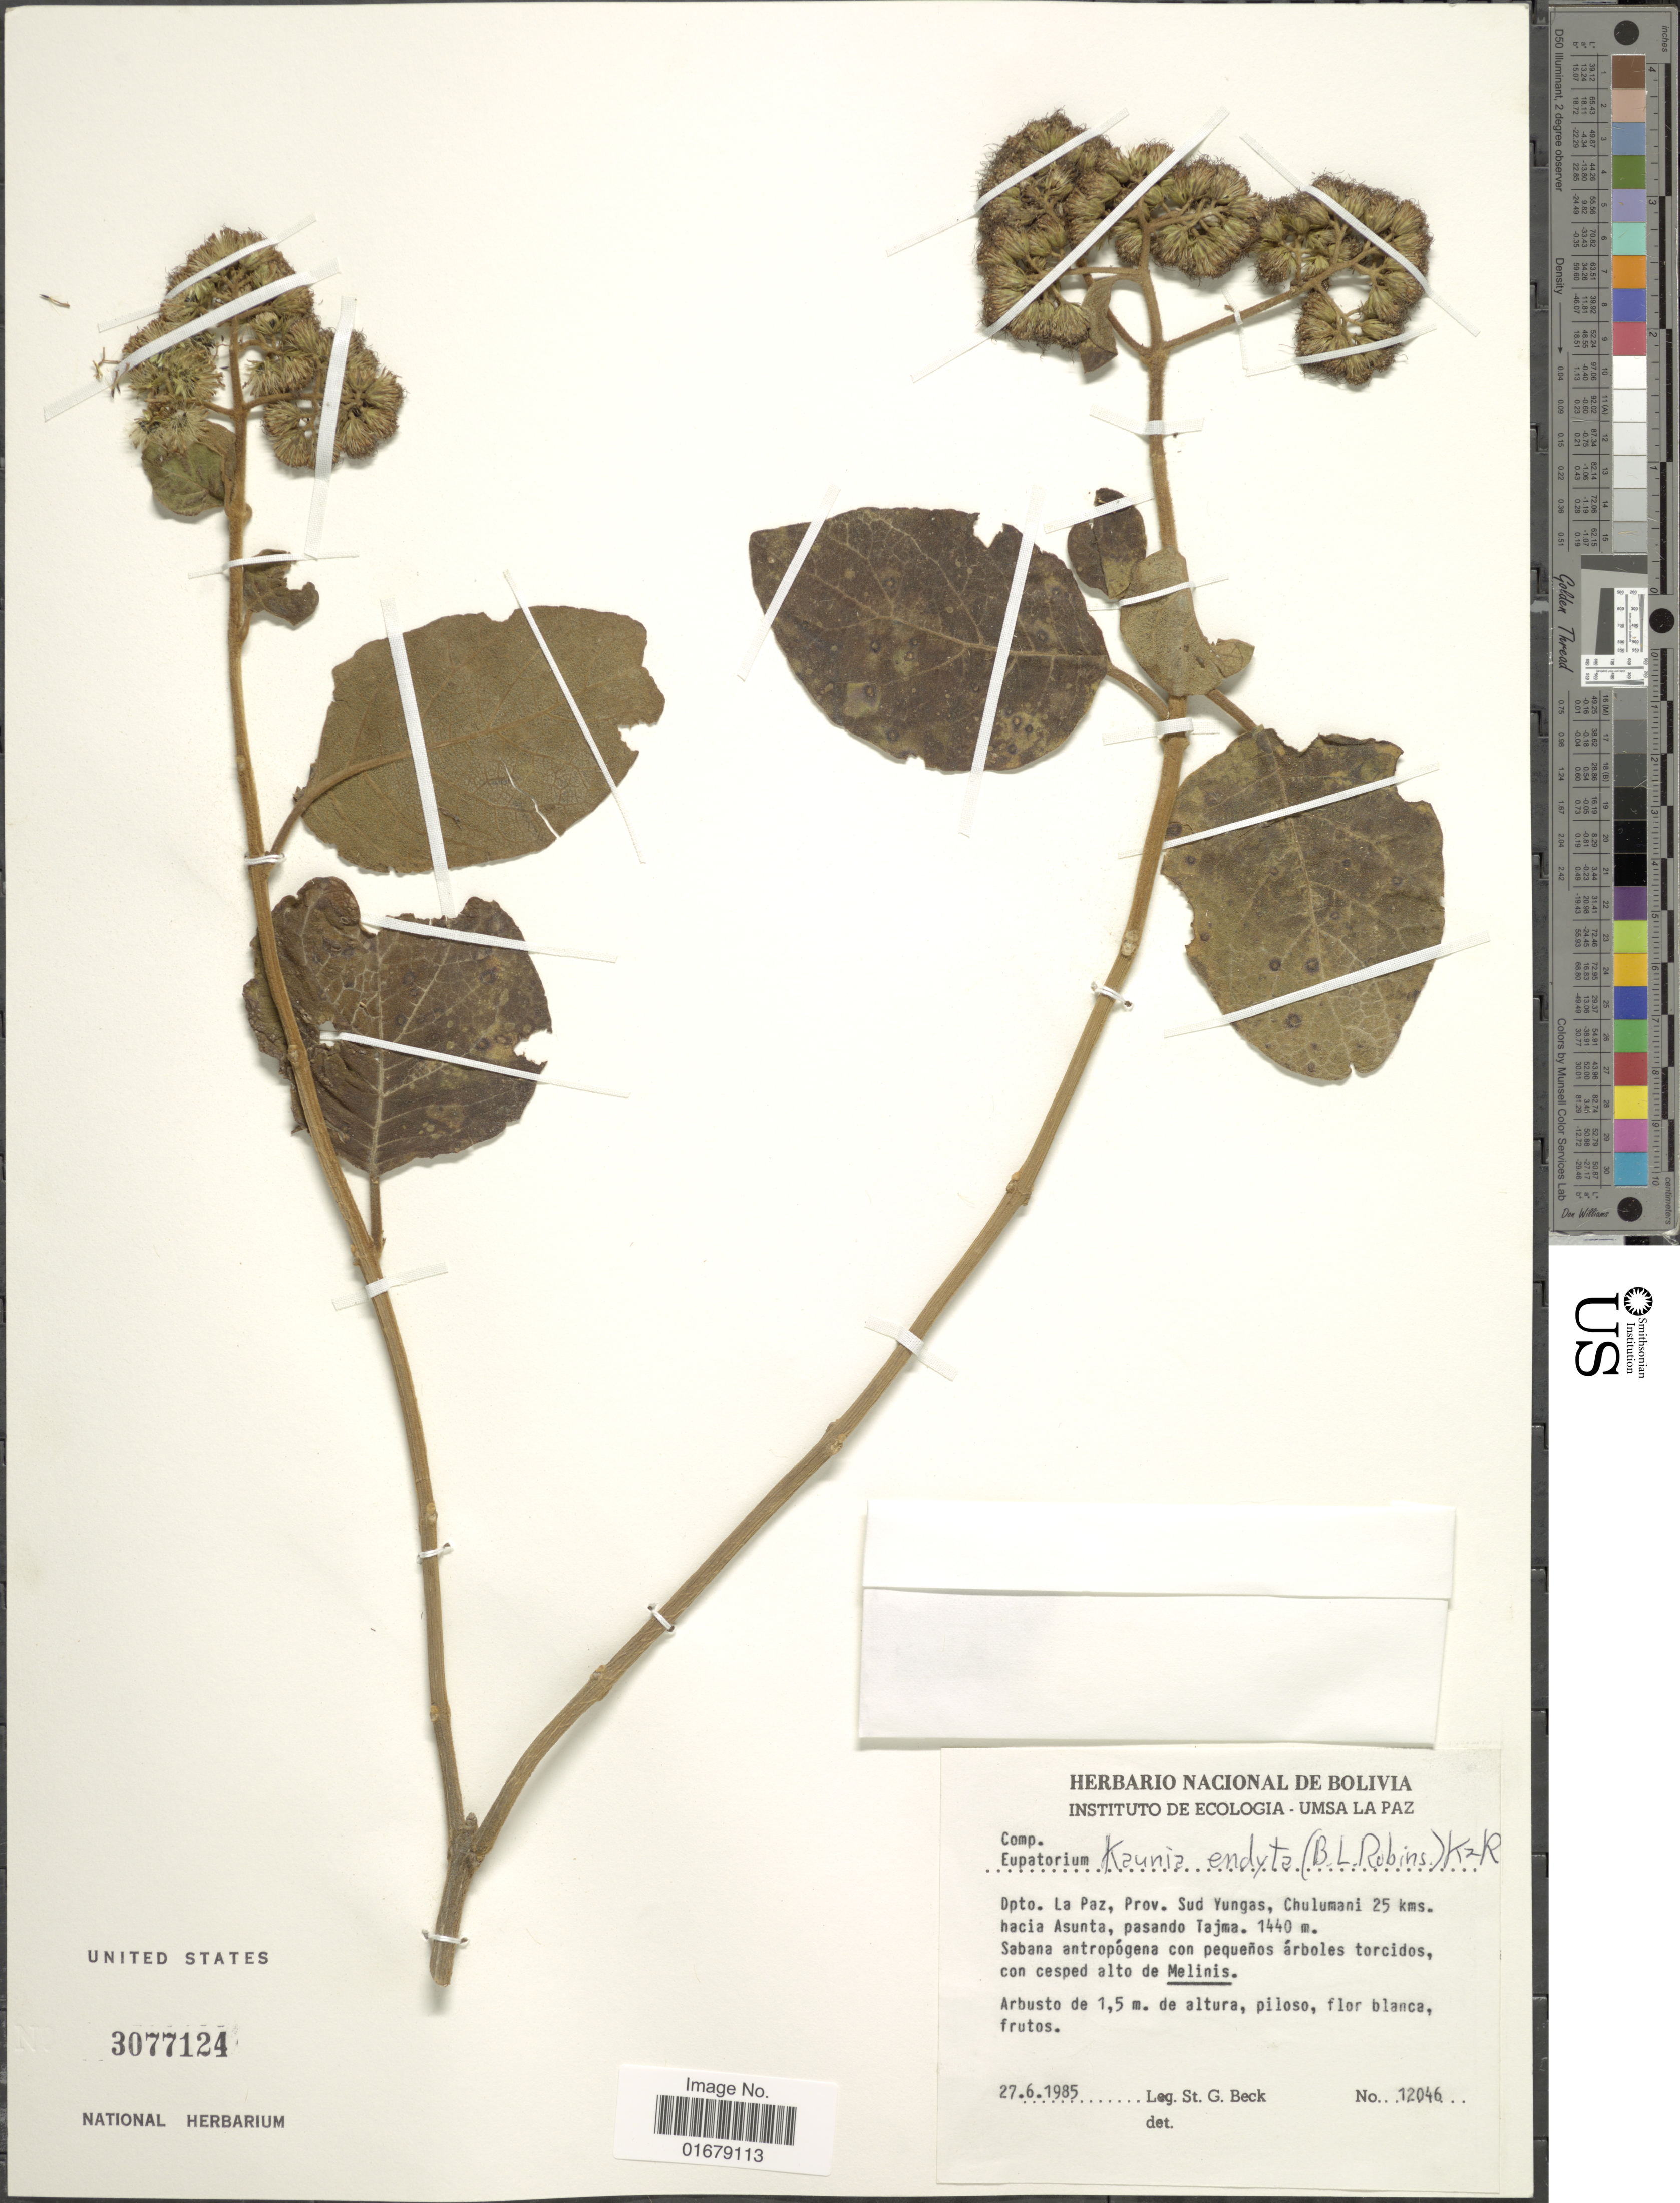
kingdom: Plantae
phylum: Tracheophyta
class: Magnoliopsida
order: Asterales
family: Asteraceae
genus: Kaunia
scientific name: Kaunia endyta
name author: (B.L. Rob.) R.M. King & H. Rob.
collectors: S. G. Beck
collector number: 12046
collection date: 1985-06-27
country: Bolivia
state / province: La Paz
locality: Bolivia. Dpto. La Paz, Prov. Sud Yungas, Chulumani 25 kms. hacia Asunta, pasando Tajma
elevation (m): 1440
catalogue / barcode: US 3077124